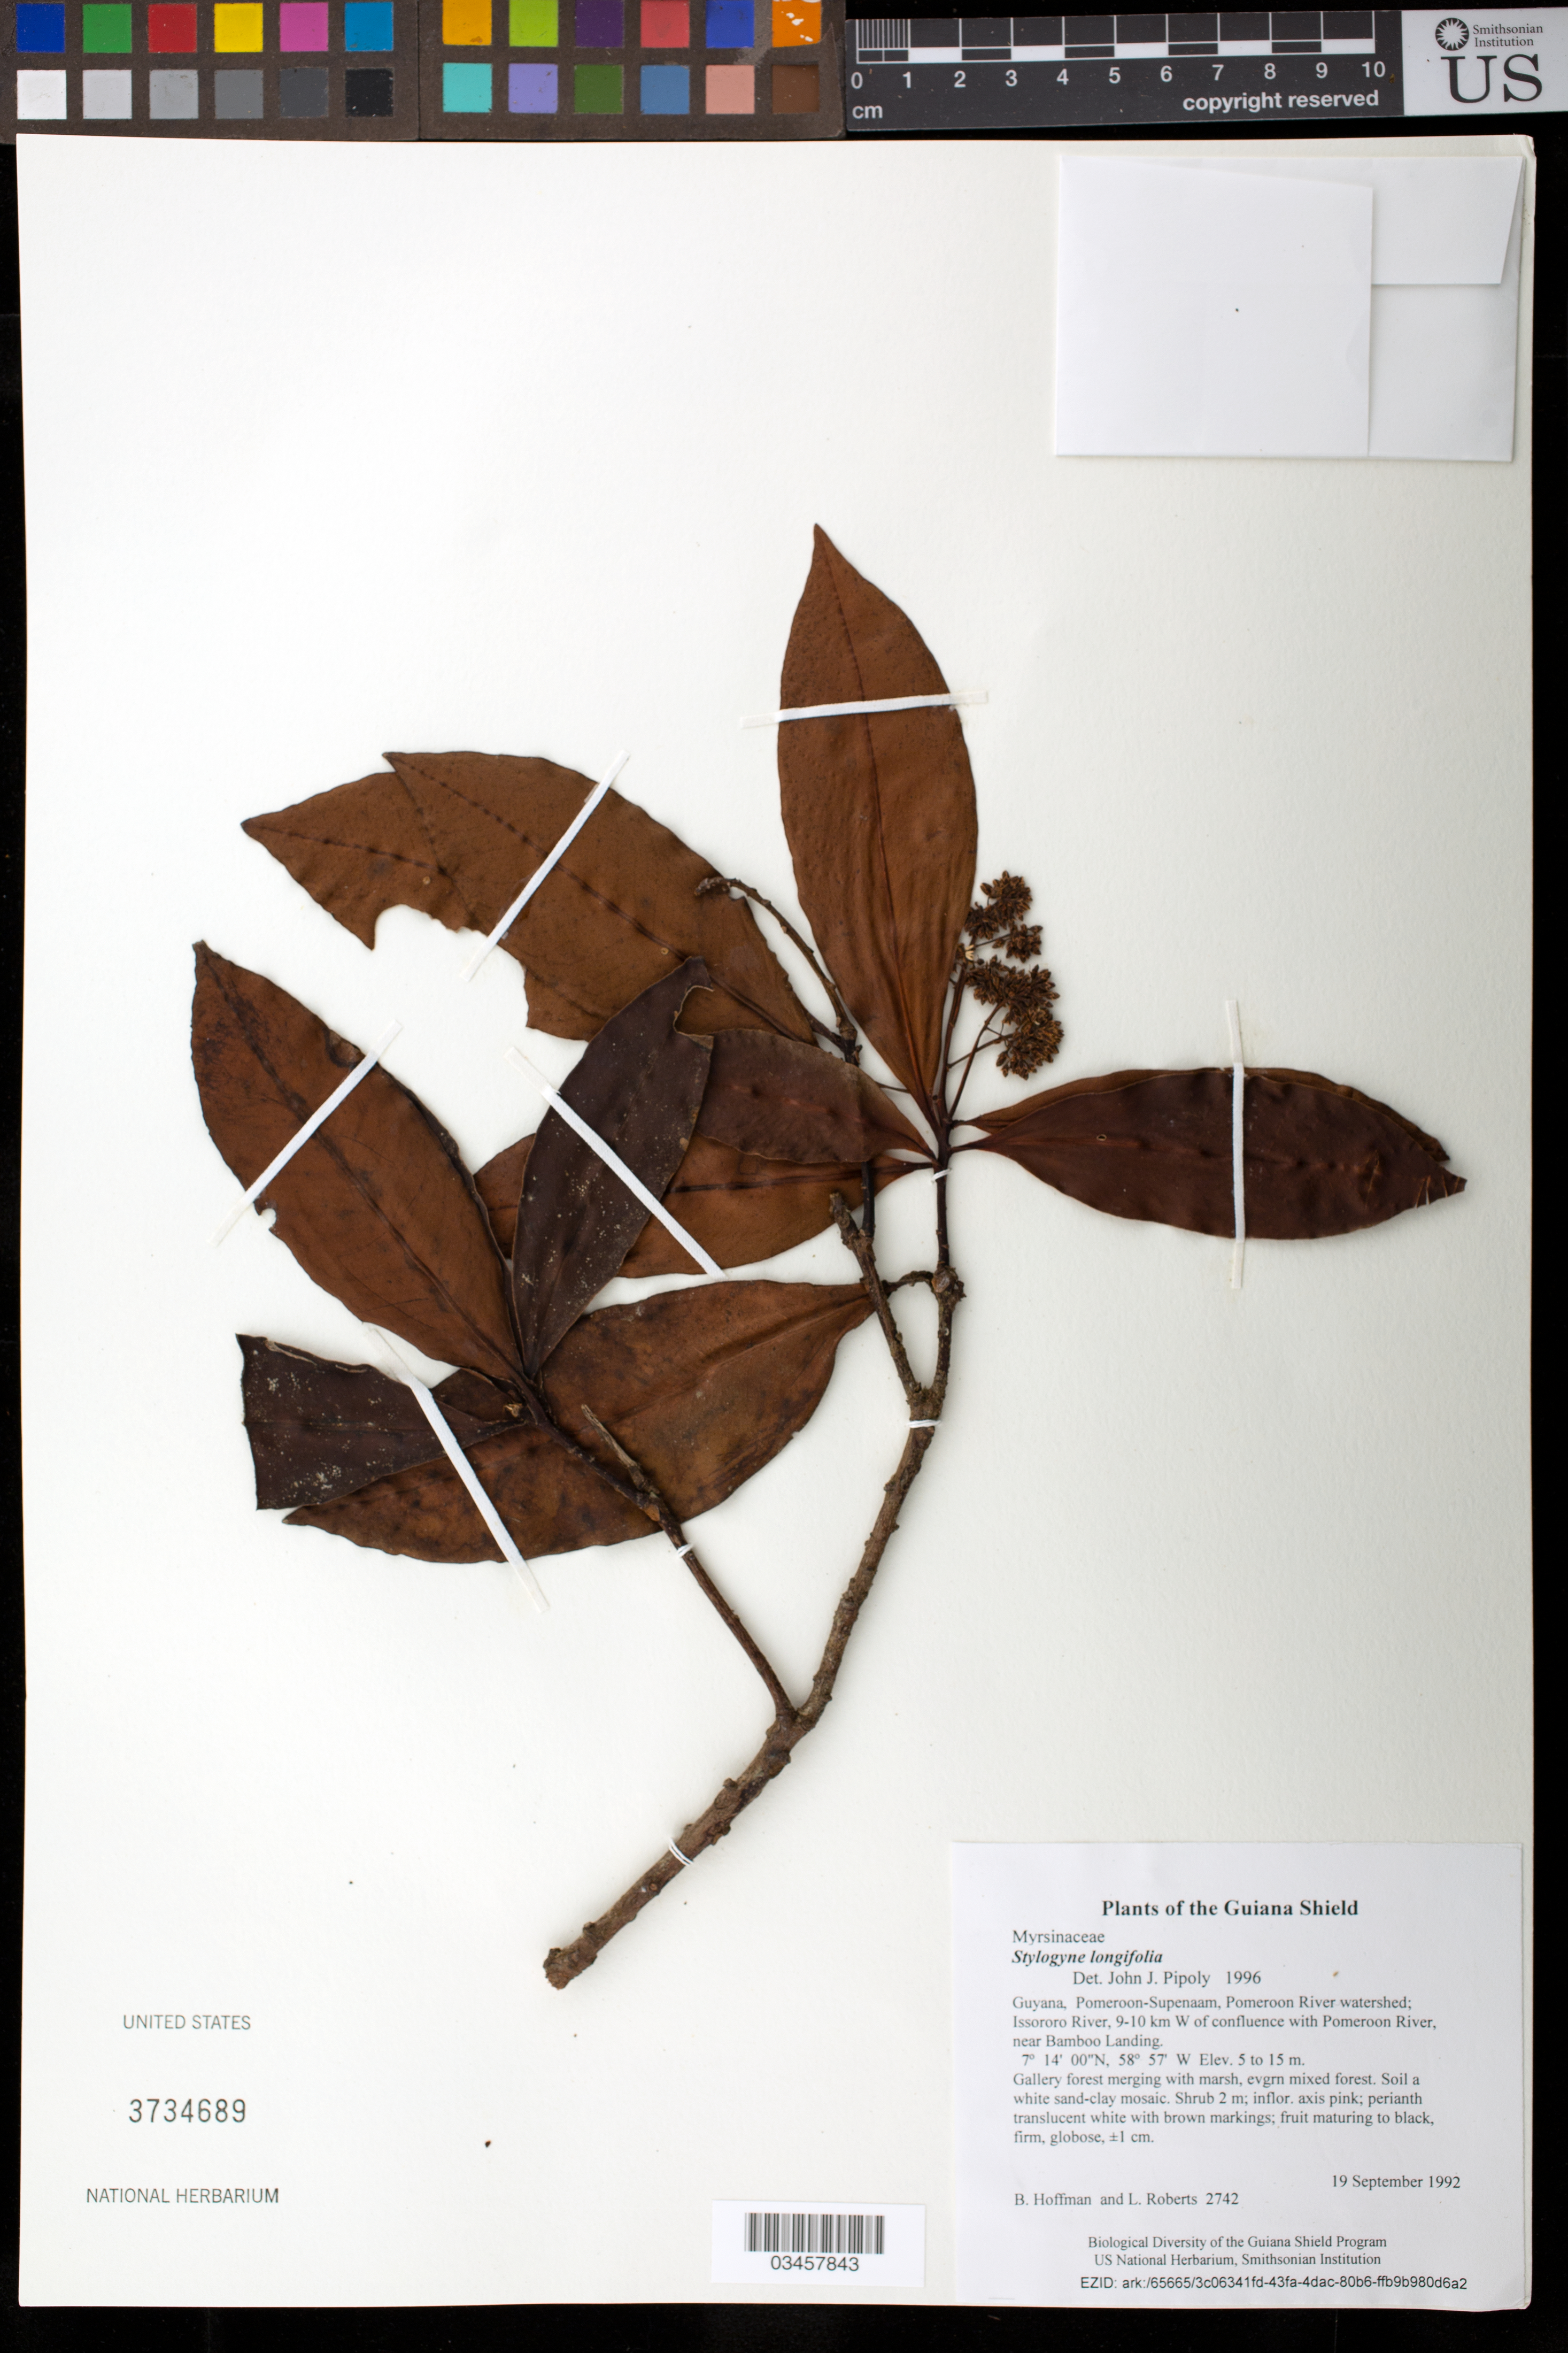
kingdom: Plantae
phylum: Tracheophyta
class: Magnoliopsida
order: Ericales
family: Primulaceae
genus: Stylogyne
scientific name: Stylogyne longifolia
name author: Mez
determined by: Pipoly, J. J., III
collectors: B. Hoffman & L. Roberts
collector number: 2742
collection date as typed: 19 September 1992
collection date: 1992-09-19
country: Guyana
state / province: Pomeroon-Supenaam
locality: Pomeroon River watershed; Issororo River, 9-10 km W of confluence with Pomeroon River, near Bamboo Landing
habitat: Gallery forest merging with marsh, evgrn mixed forest. Soil a white sand-clay mosaic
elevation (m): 5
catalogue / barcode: US 3734689